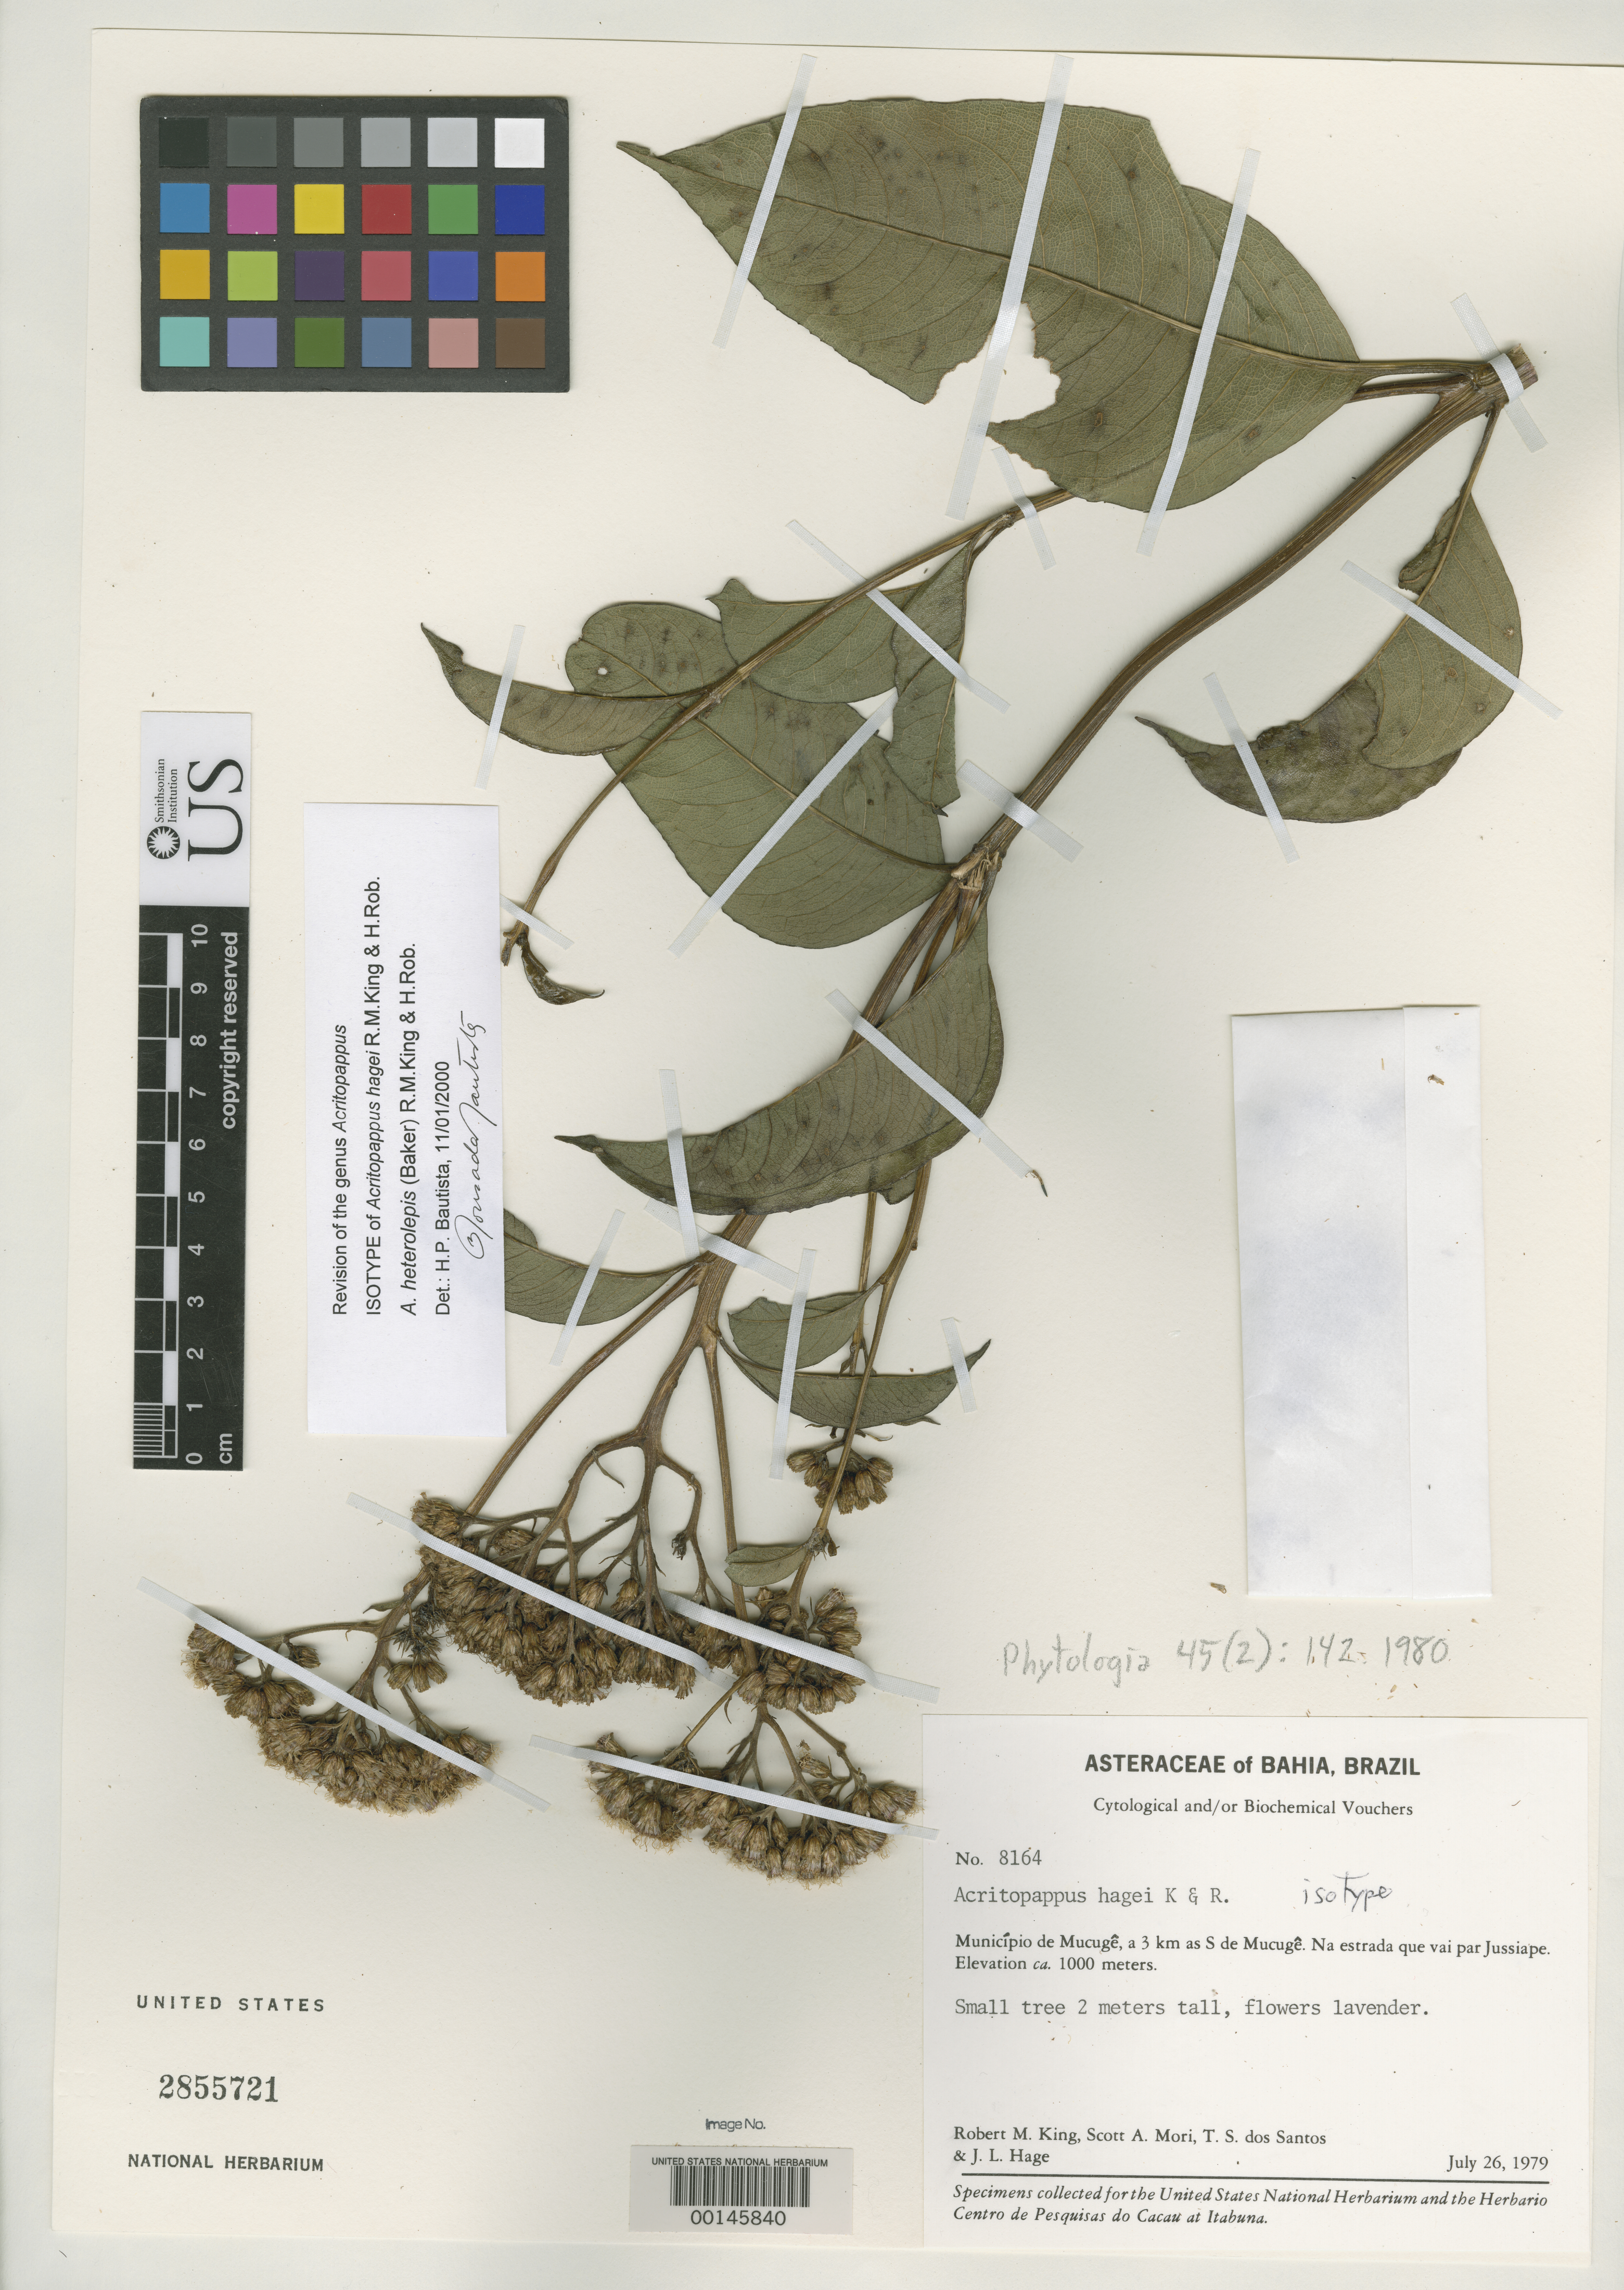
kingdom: Plantae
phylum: Tracheophyta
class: Magnoliopsida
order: Asterales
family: Asteraceae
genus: Acritopappus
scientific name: Acritopappus hagei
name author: R.M. King & H. Rob.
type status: Isotype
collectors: R. M. King, S. Mori, T. S. Santos & J. L. Hage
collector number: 8164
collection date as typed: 26 Jul 1979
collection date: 1979-07-26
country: Brazil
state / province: Bahia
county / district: Mucugê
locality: South of Mucuge.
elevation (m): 1000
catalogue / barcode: US 2855721